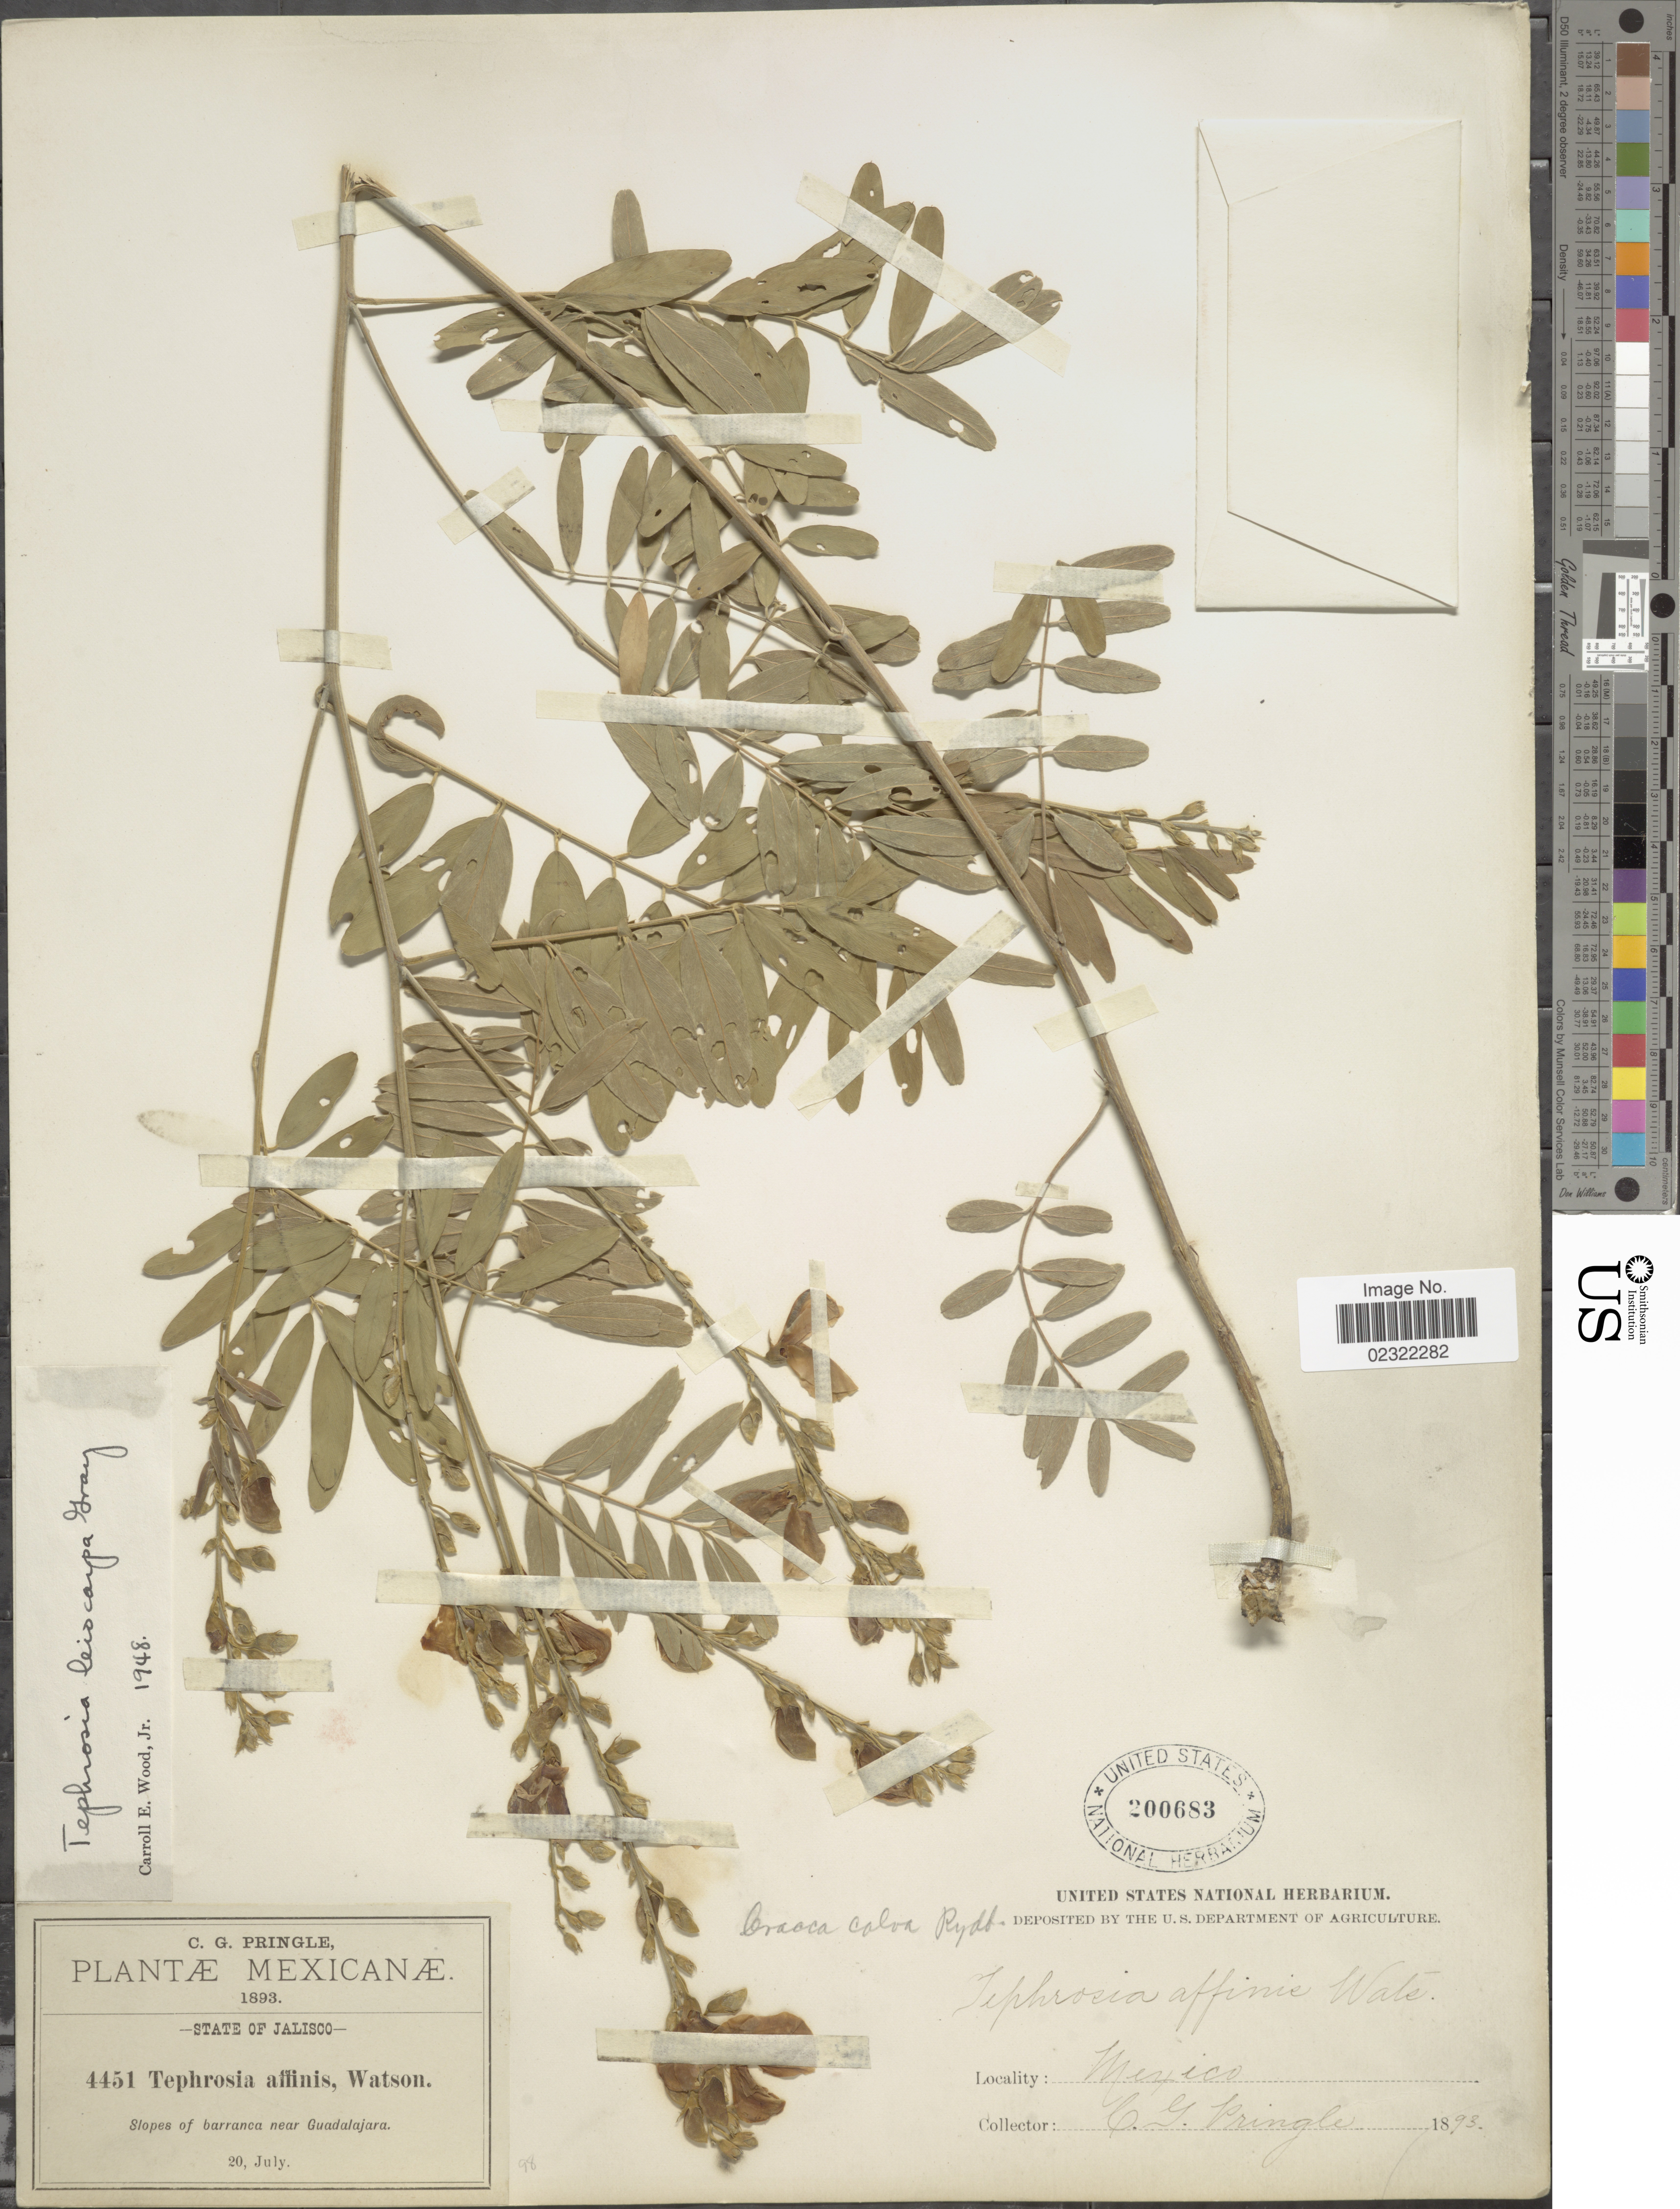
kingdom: Plantae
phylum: Tracheophyta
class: Magnoliopsida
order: Fabales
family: Fabaceae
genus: Tephrosia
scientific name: Tephrosia leiocarpa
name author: A. Gray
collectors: C. G. Pringle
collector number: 4451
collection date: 1893-07-20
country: Mexico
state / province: Jalisco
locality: State of Jalisco, Slopes of barranca near Guadalajara.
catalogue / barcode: US 200683